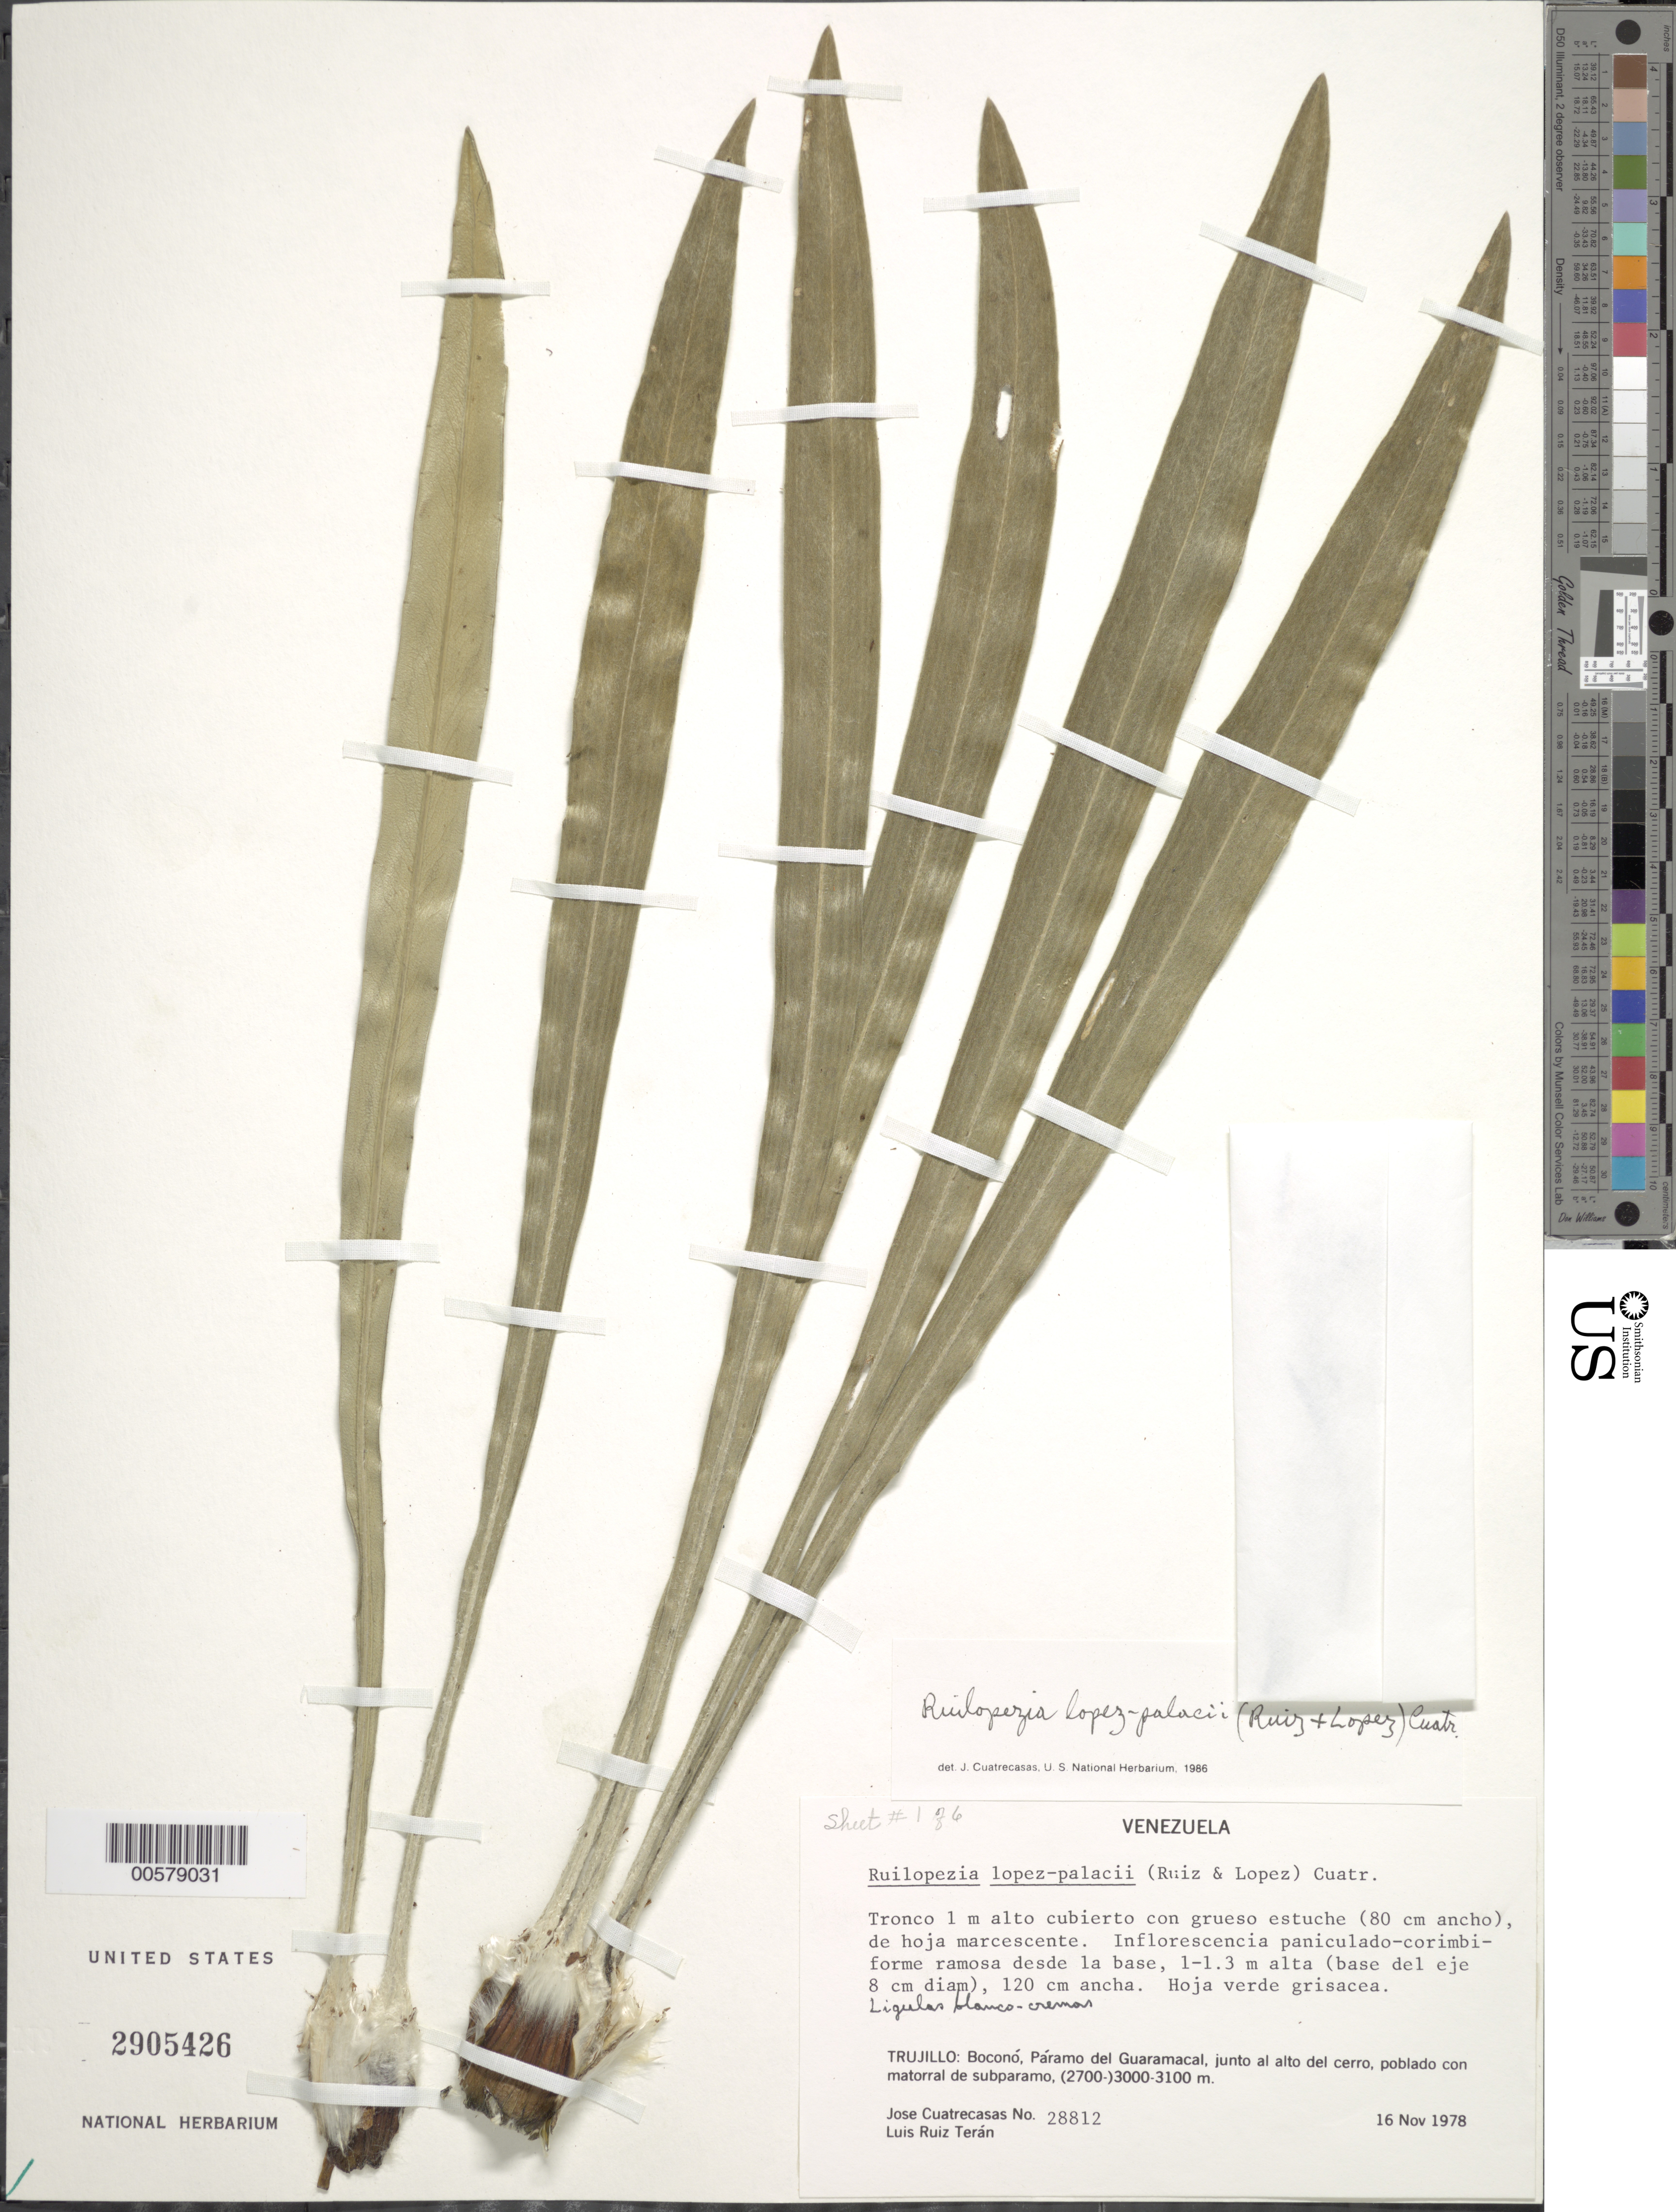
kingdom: Plantae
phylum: Tracheophyta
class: Magnoliopsida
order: Asterales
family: Asteraceae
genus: Ruilopezia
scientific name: Ruilopezia lopez-palacii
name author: (Ruíz-Terán & López Fig.) Cuatrec.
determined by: Cuatrecasas, J.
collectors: J. Cuatrecasas & L. E. Ruíz-Terán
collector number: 28812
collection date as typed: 16 Nov 1978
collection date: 1978-11-16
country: Venezuela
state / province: Trujillo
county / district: Boconó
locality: Páramo de Guaramacal, junto al alto del cerro, poblado con matorral de subparamo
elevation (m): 2700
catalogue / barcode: US 2905426